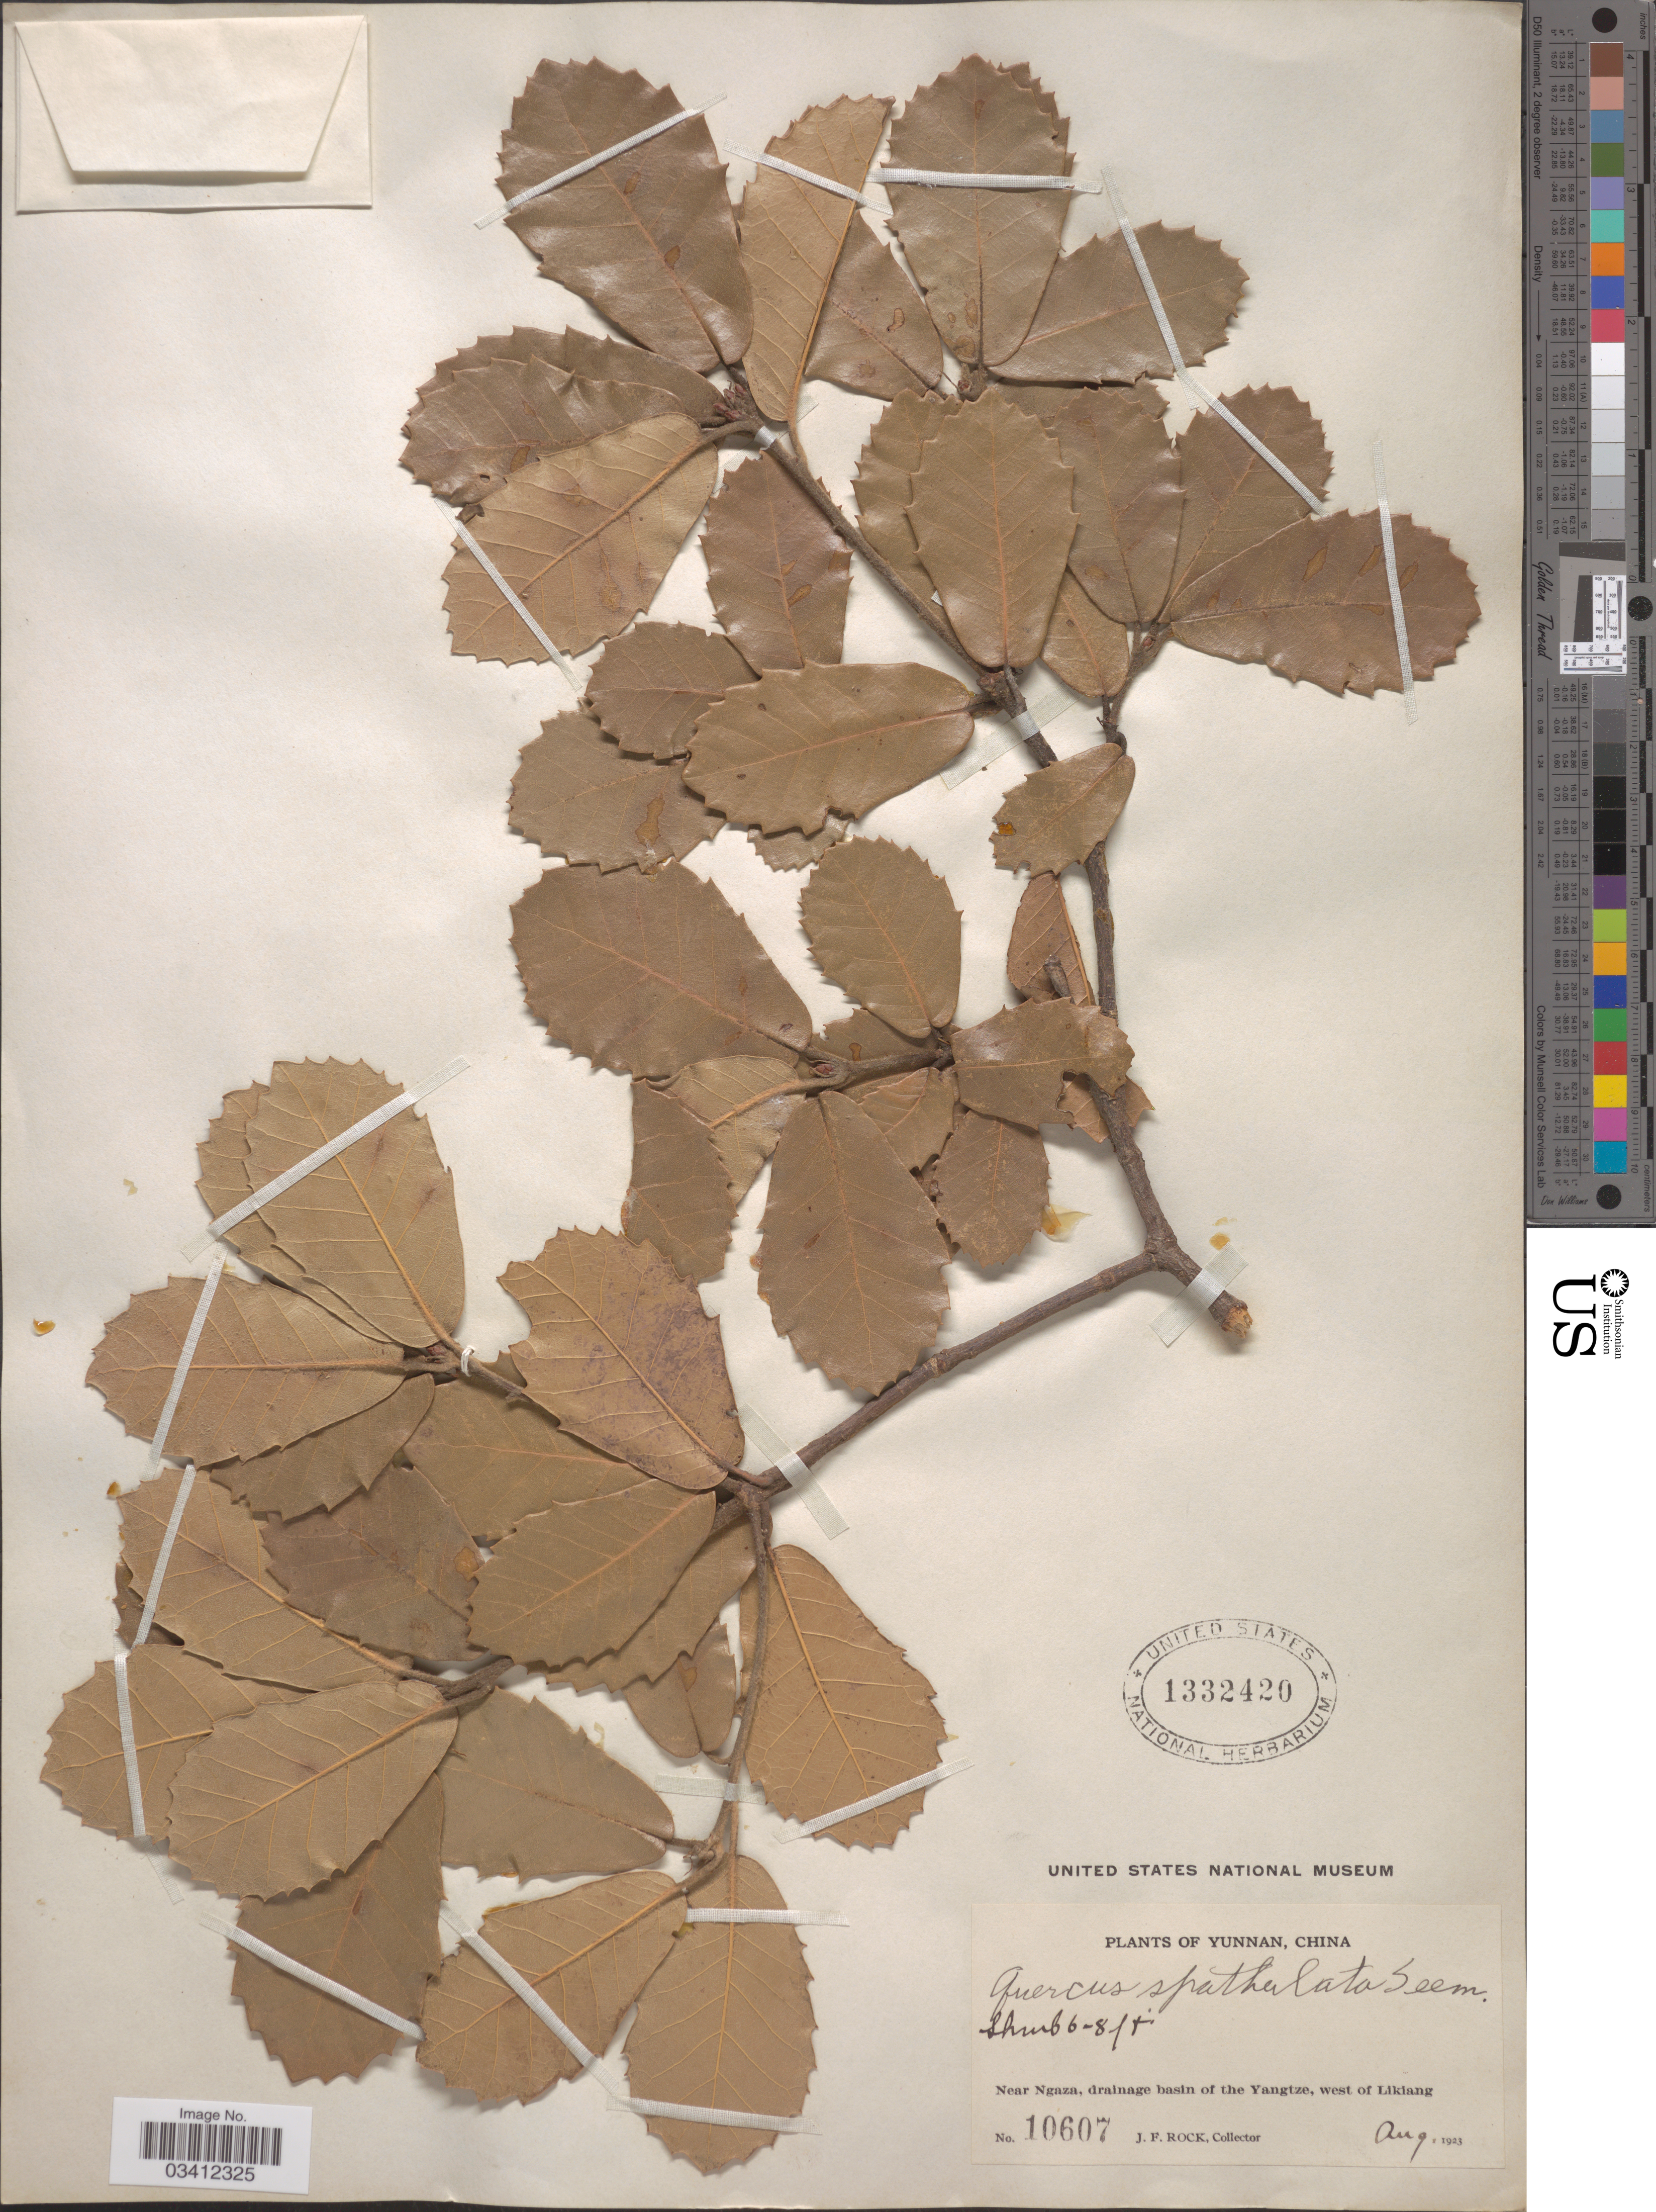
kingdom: Plantae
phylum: Tracheophyta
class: Magnoliopsida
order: Fagales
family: Fagaceae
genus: Quercus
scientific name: Quercus spathulata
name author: Seemen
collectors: J. Rock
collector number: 10607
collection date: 1923-08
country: China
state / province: Yunnan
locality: Near Ngaza, drainage basin of the Yangtze, west of Likiang.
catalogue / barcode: US 1332420